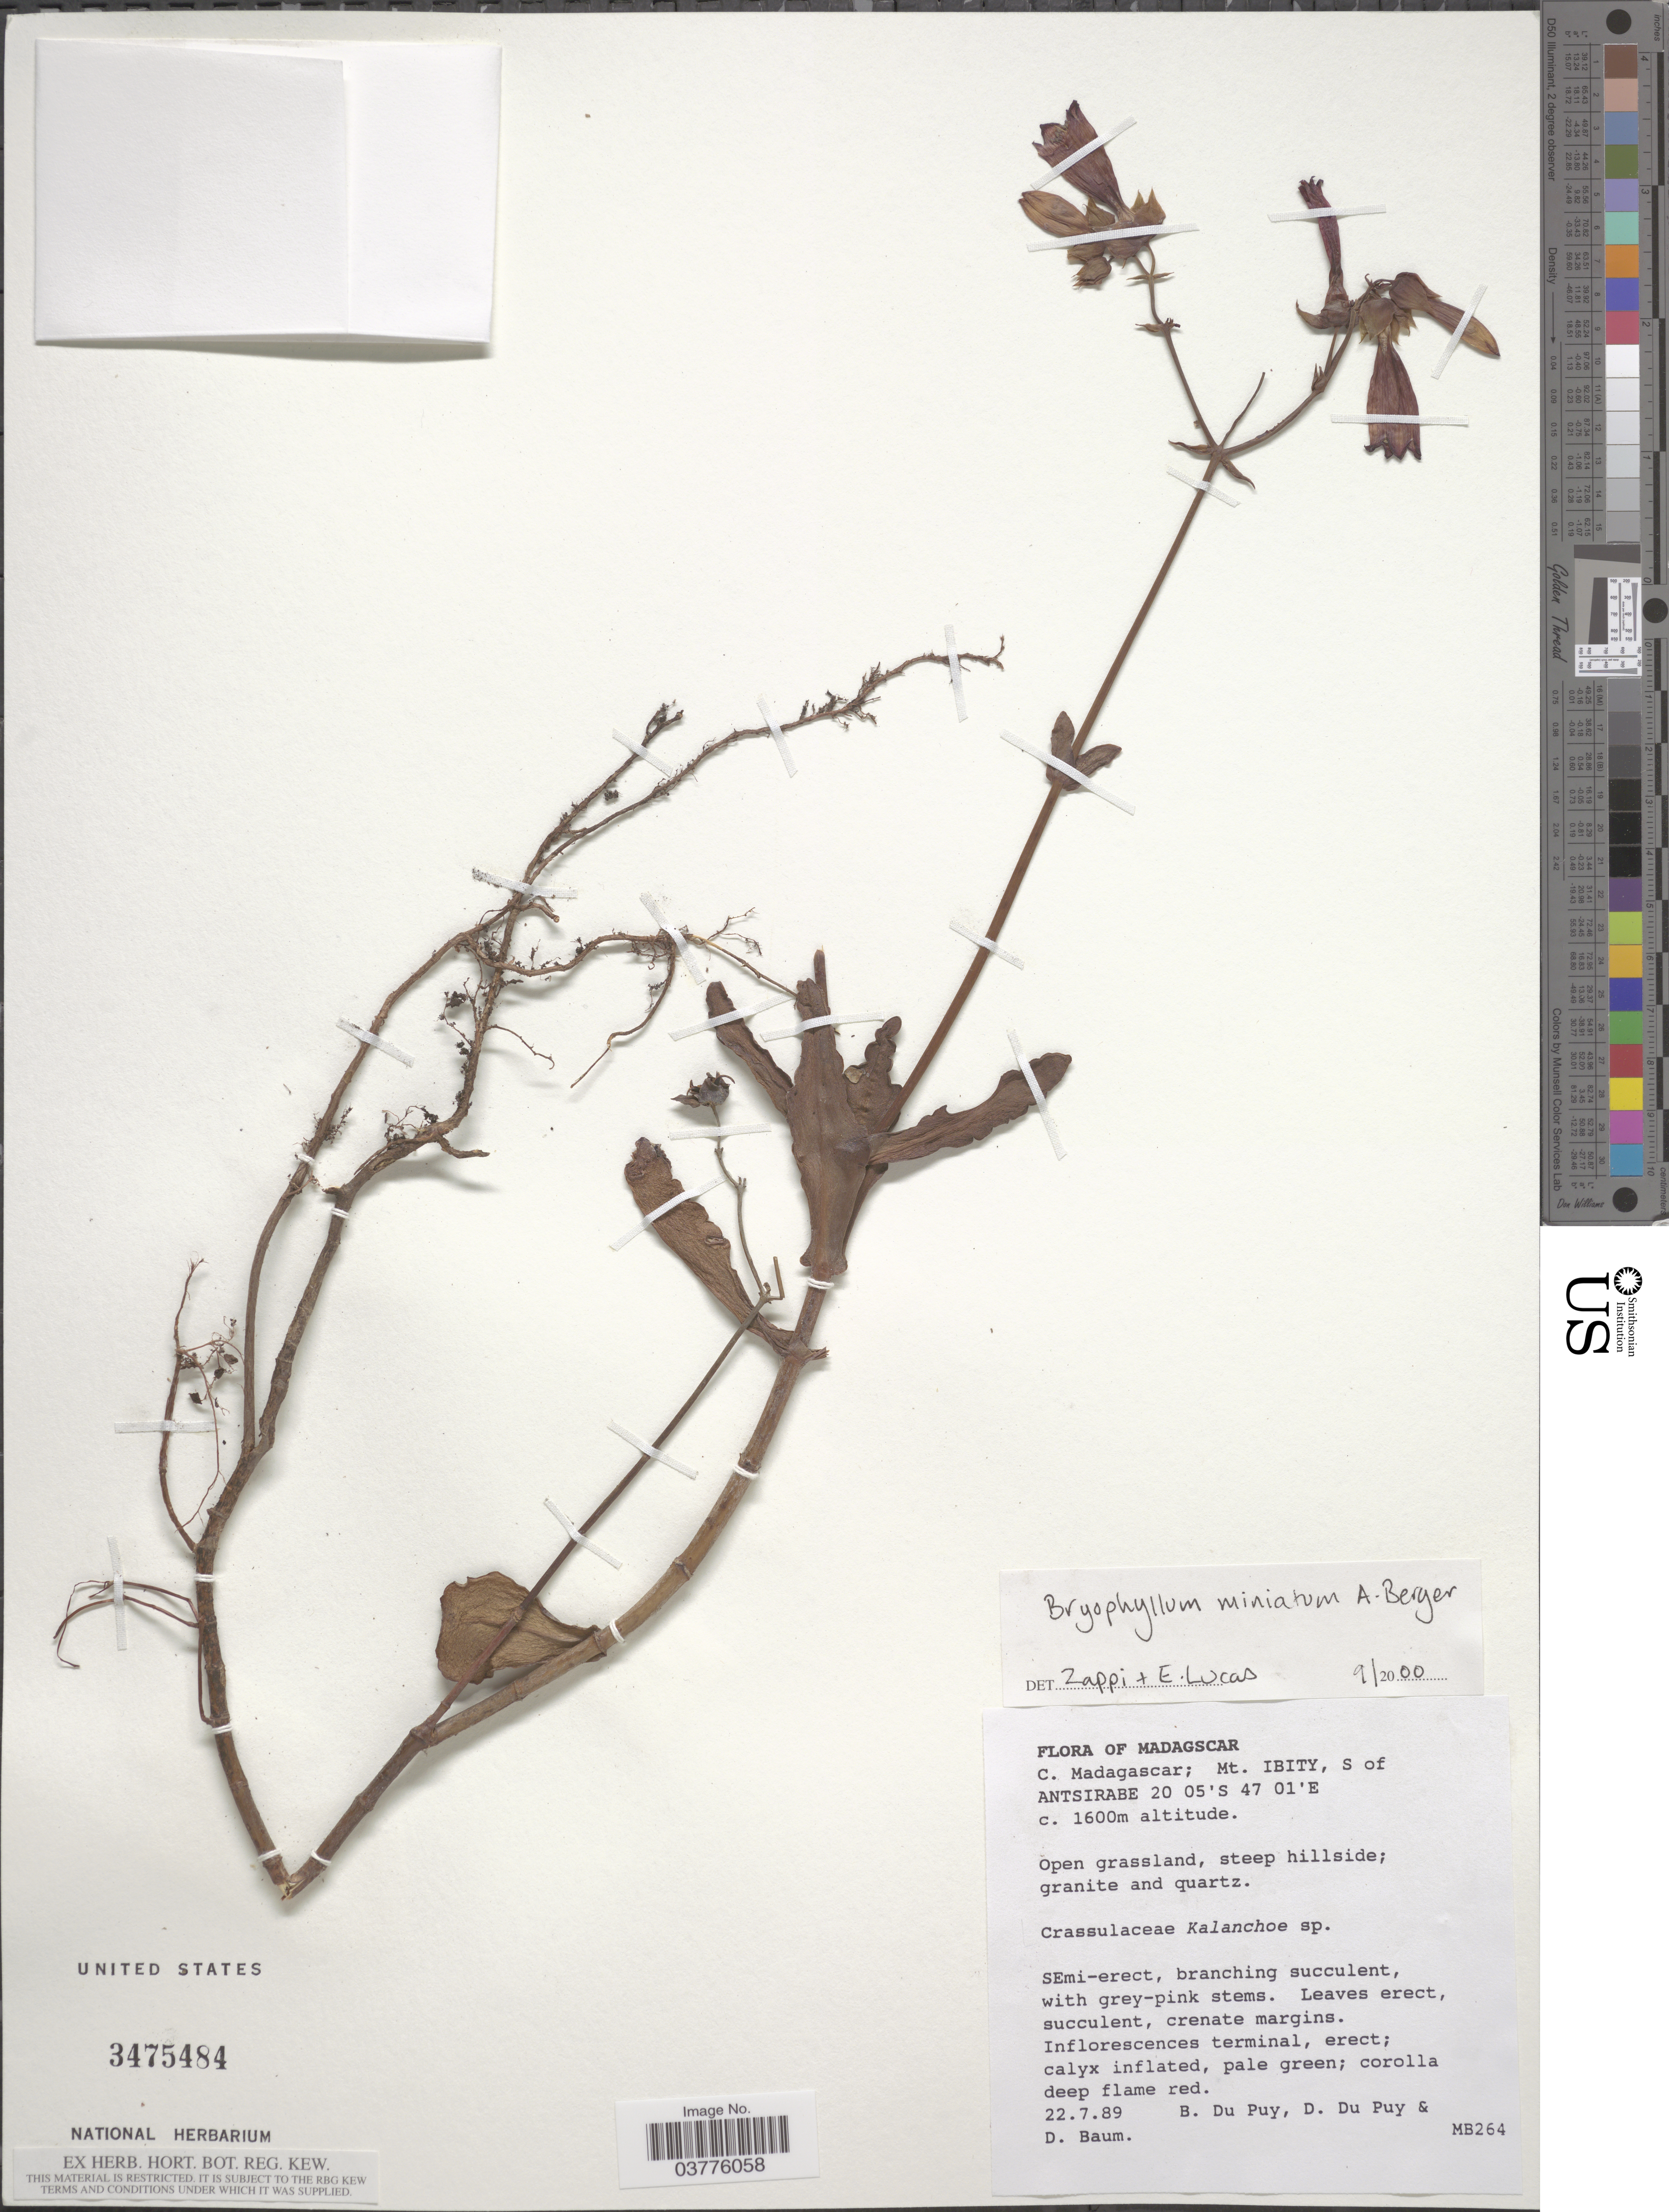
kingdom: Plantae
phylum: Tracheophyta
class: Magnoliopsida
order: Saxifragales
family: Crassulaceae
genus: Kalanchoe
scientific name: Kalanchoe miniata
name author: Hilsenb. & Bojer ex Tul.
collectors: B. Du Puy, D. Du Puy & D. Baum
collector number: MB264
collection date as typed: Transcribed d/m/y: 22/7/89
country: Madagascar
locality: C. Madagascar; Mt. Ibity, S of Antsirabe.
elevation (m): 1600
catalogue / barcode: US 3475484